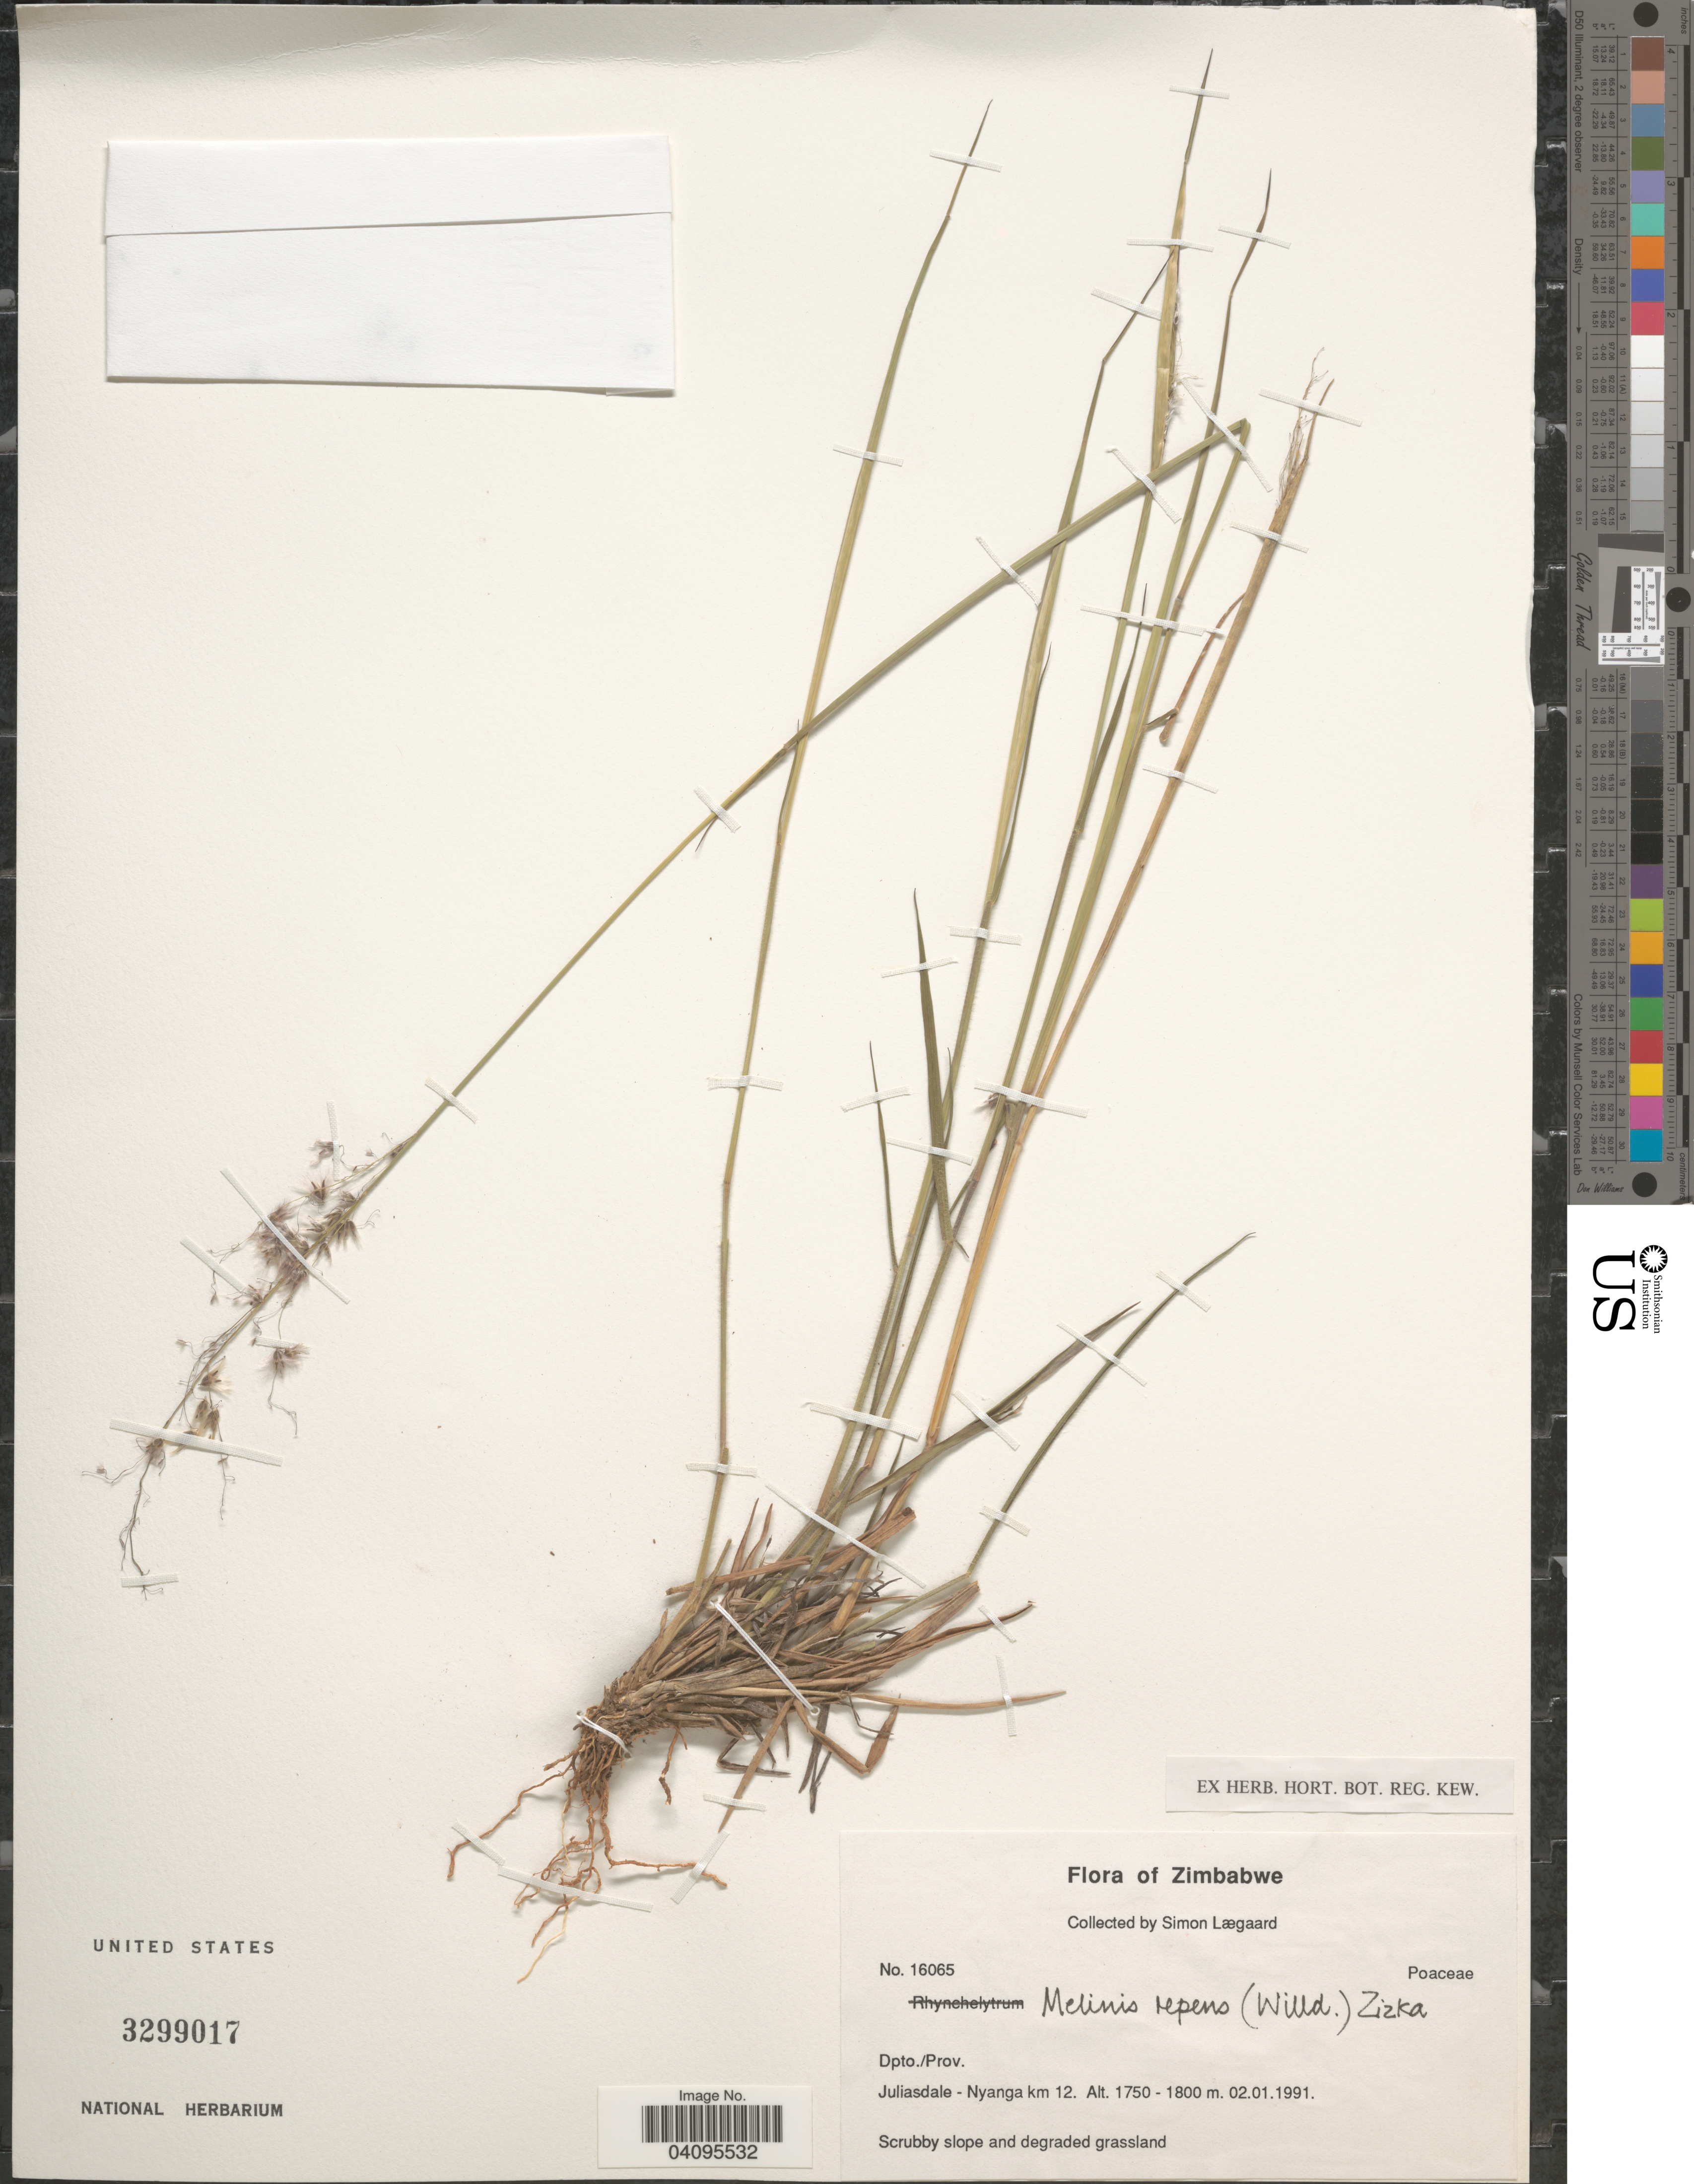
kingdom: Plantae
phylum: Tracheophyta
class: Liliopsida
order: Poales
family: Poaceae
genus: Melinis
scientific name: Melinis repens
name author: (Willd.) Zizka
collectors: S. Lægaard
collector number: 16065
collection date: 1991-01-02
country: Zimbabwe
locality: Dpto./Prov. Juliasdale - Nyanga km 12.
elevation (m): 1750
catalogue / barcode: US 3299017